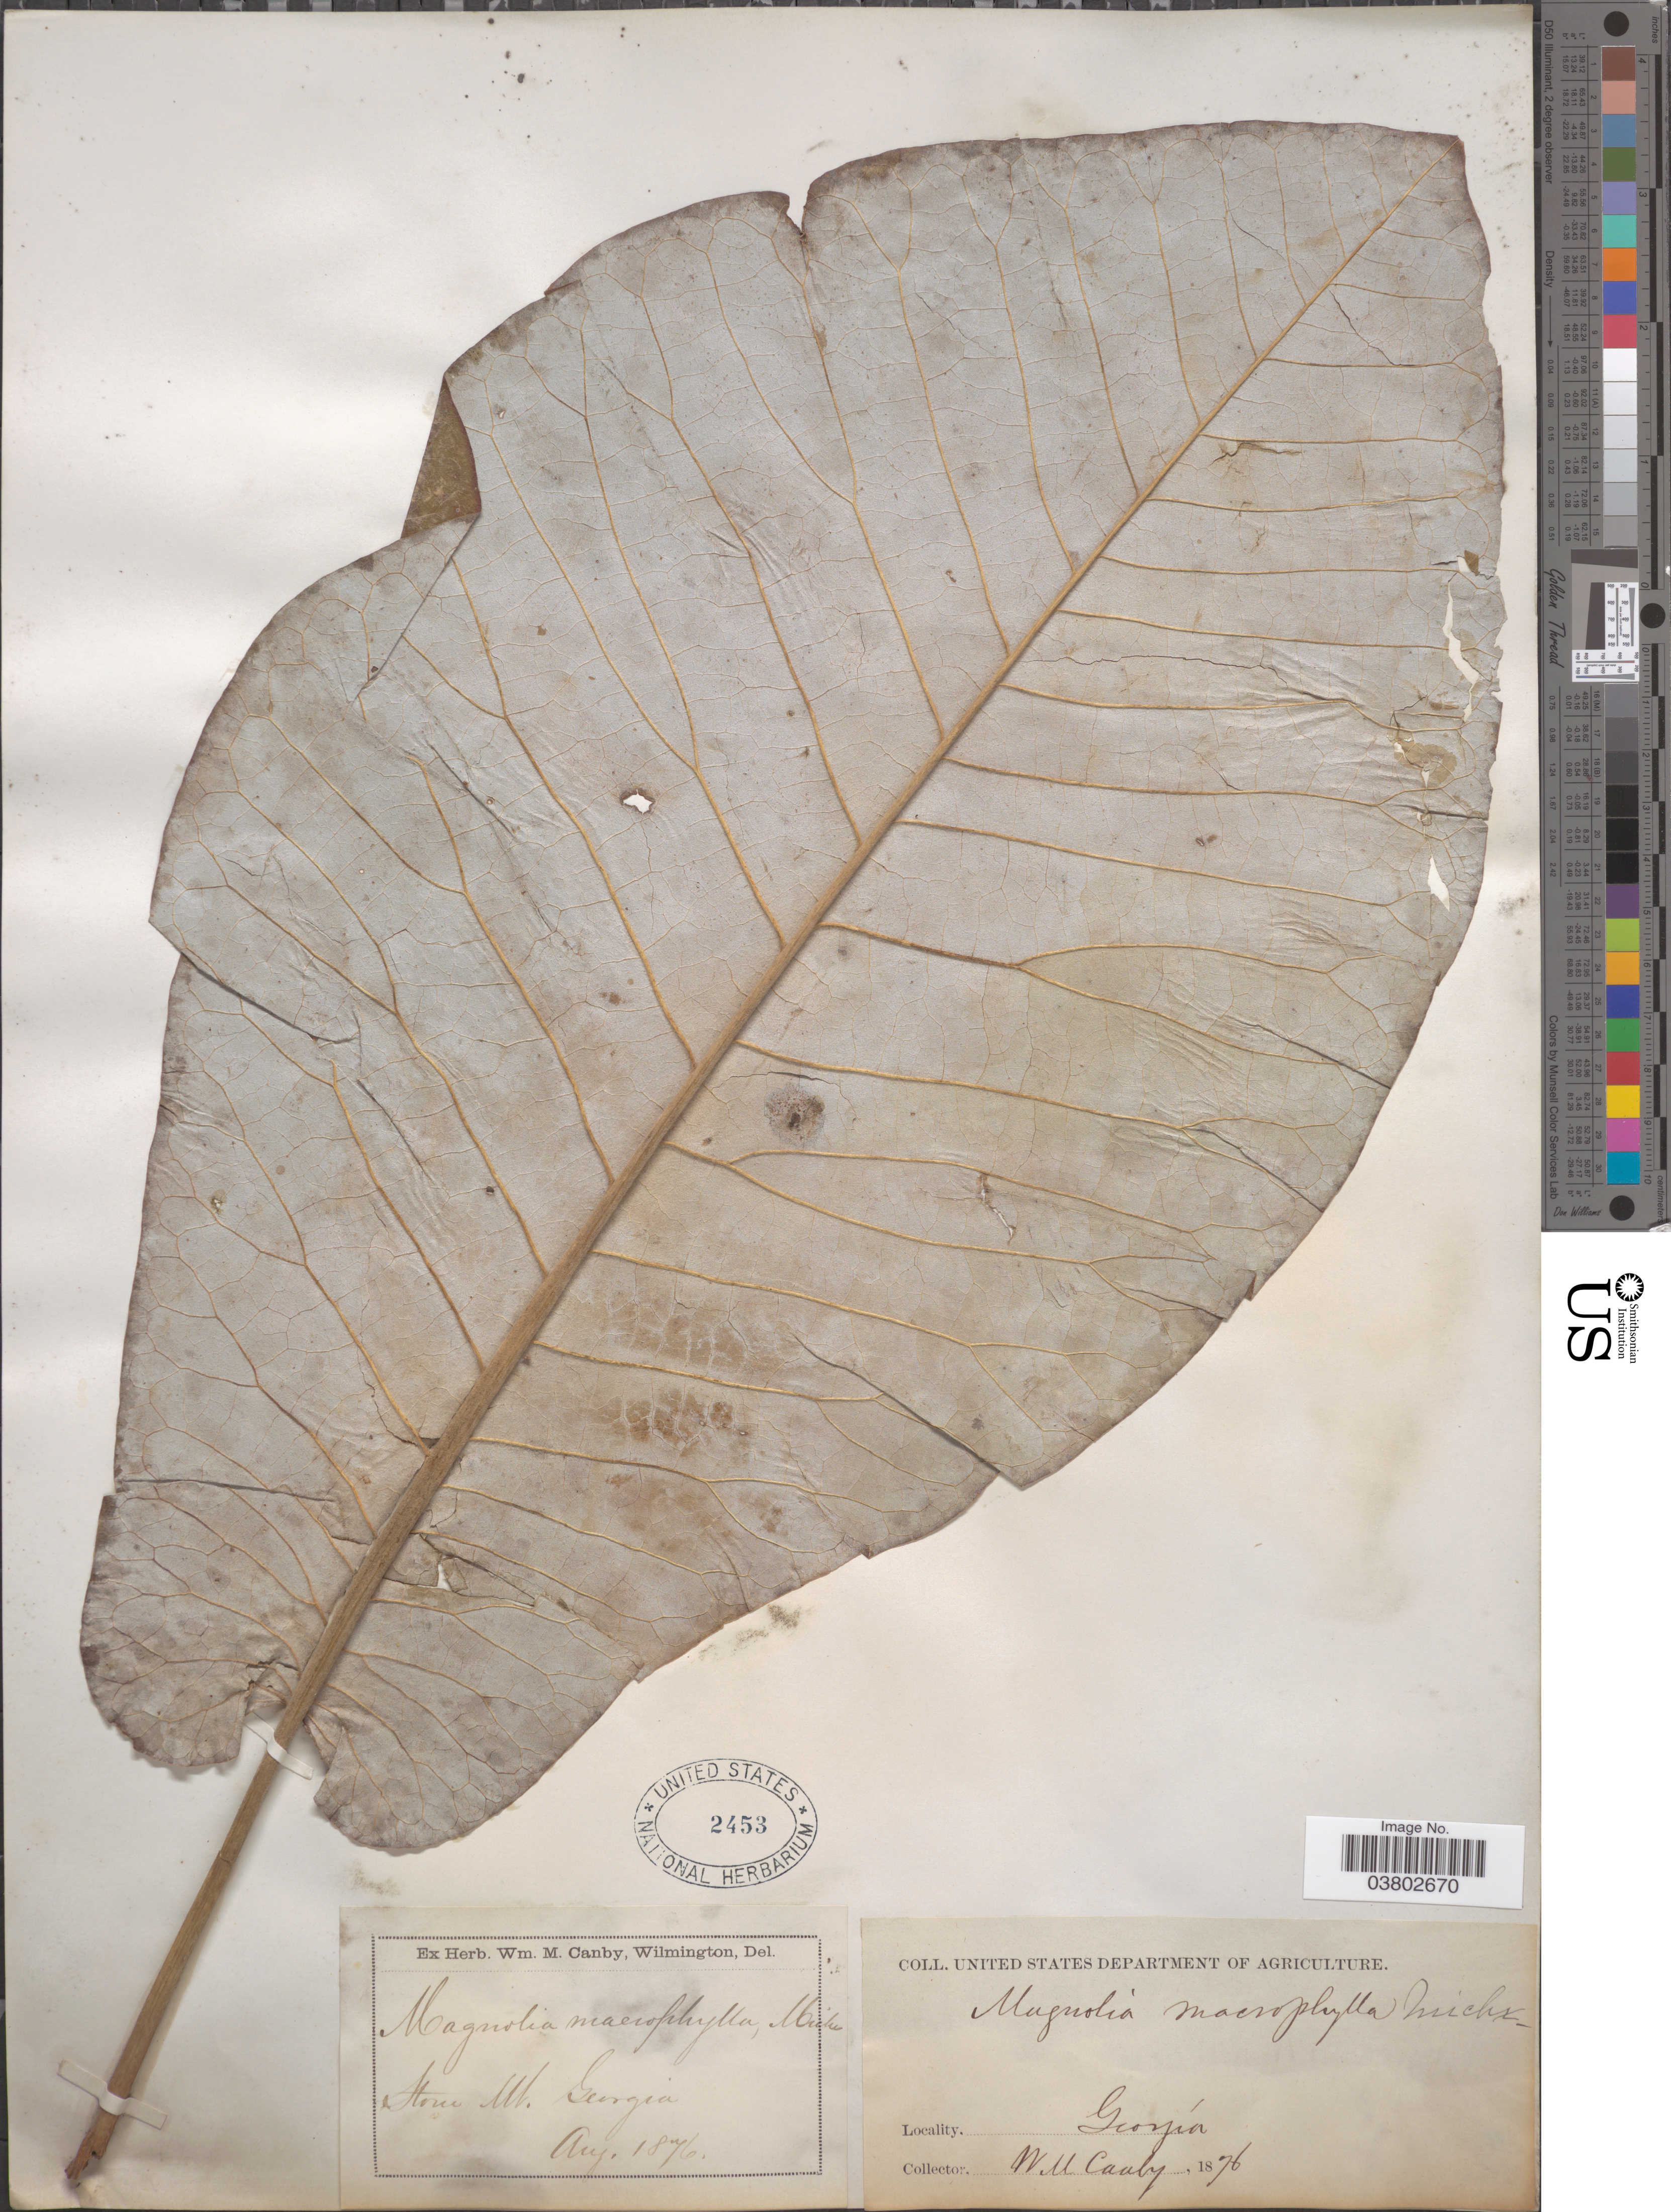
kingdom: Plantae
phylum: Tracheophyta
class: Magnoliopsida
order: Magnoliales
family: Magnoliaceae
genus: Magnolia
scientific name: Magnolia macrophylla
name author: Michx.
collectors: W. M. Canby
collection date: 1876-08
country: United States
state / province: Georgia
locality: Stone Mt.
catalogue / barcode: US 2453